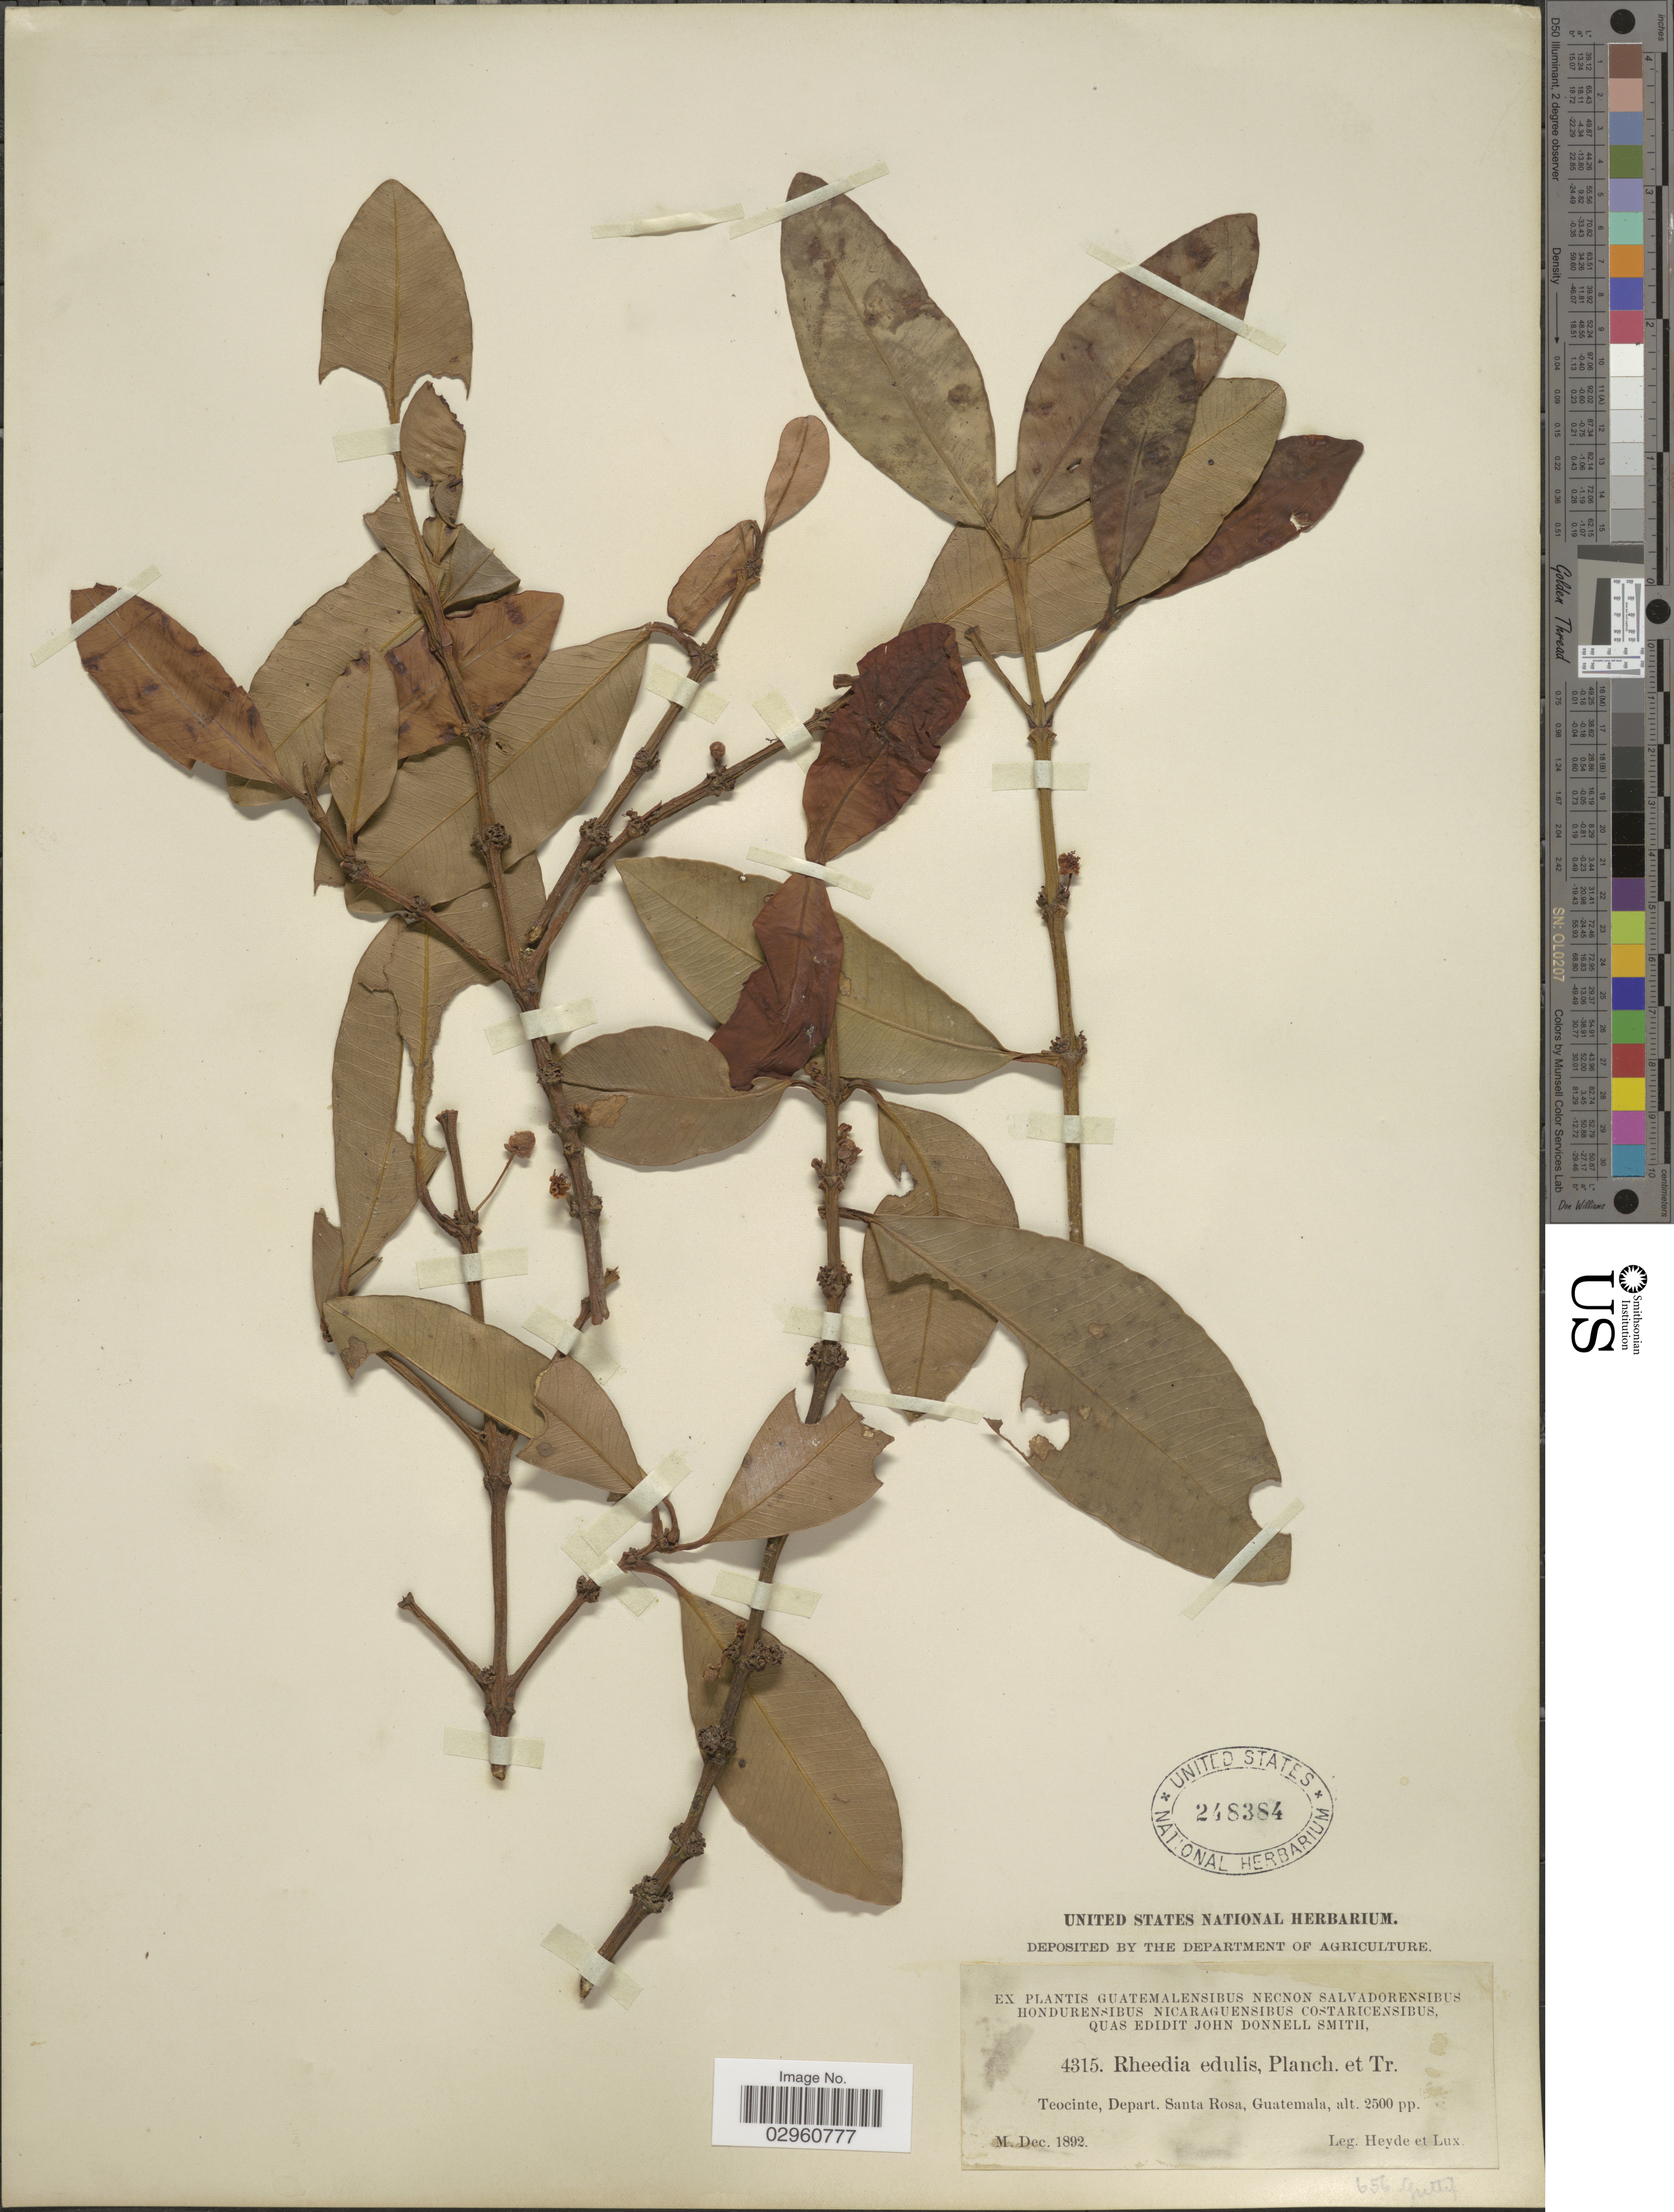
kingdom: Plantae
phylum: Tracheophyta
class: Magnoliopsida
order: Malpighiales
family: Clusiaceae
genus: Garcinia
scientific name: Garcinia intermedia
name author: (Pittier) Hammel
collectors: Heyde & Lux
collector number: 4315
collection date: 1892-12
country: Guatemala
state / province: Santa Rosa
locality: Teocinte, Depart. Santa Rosa.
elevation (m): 762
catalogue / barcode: US 248384